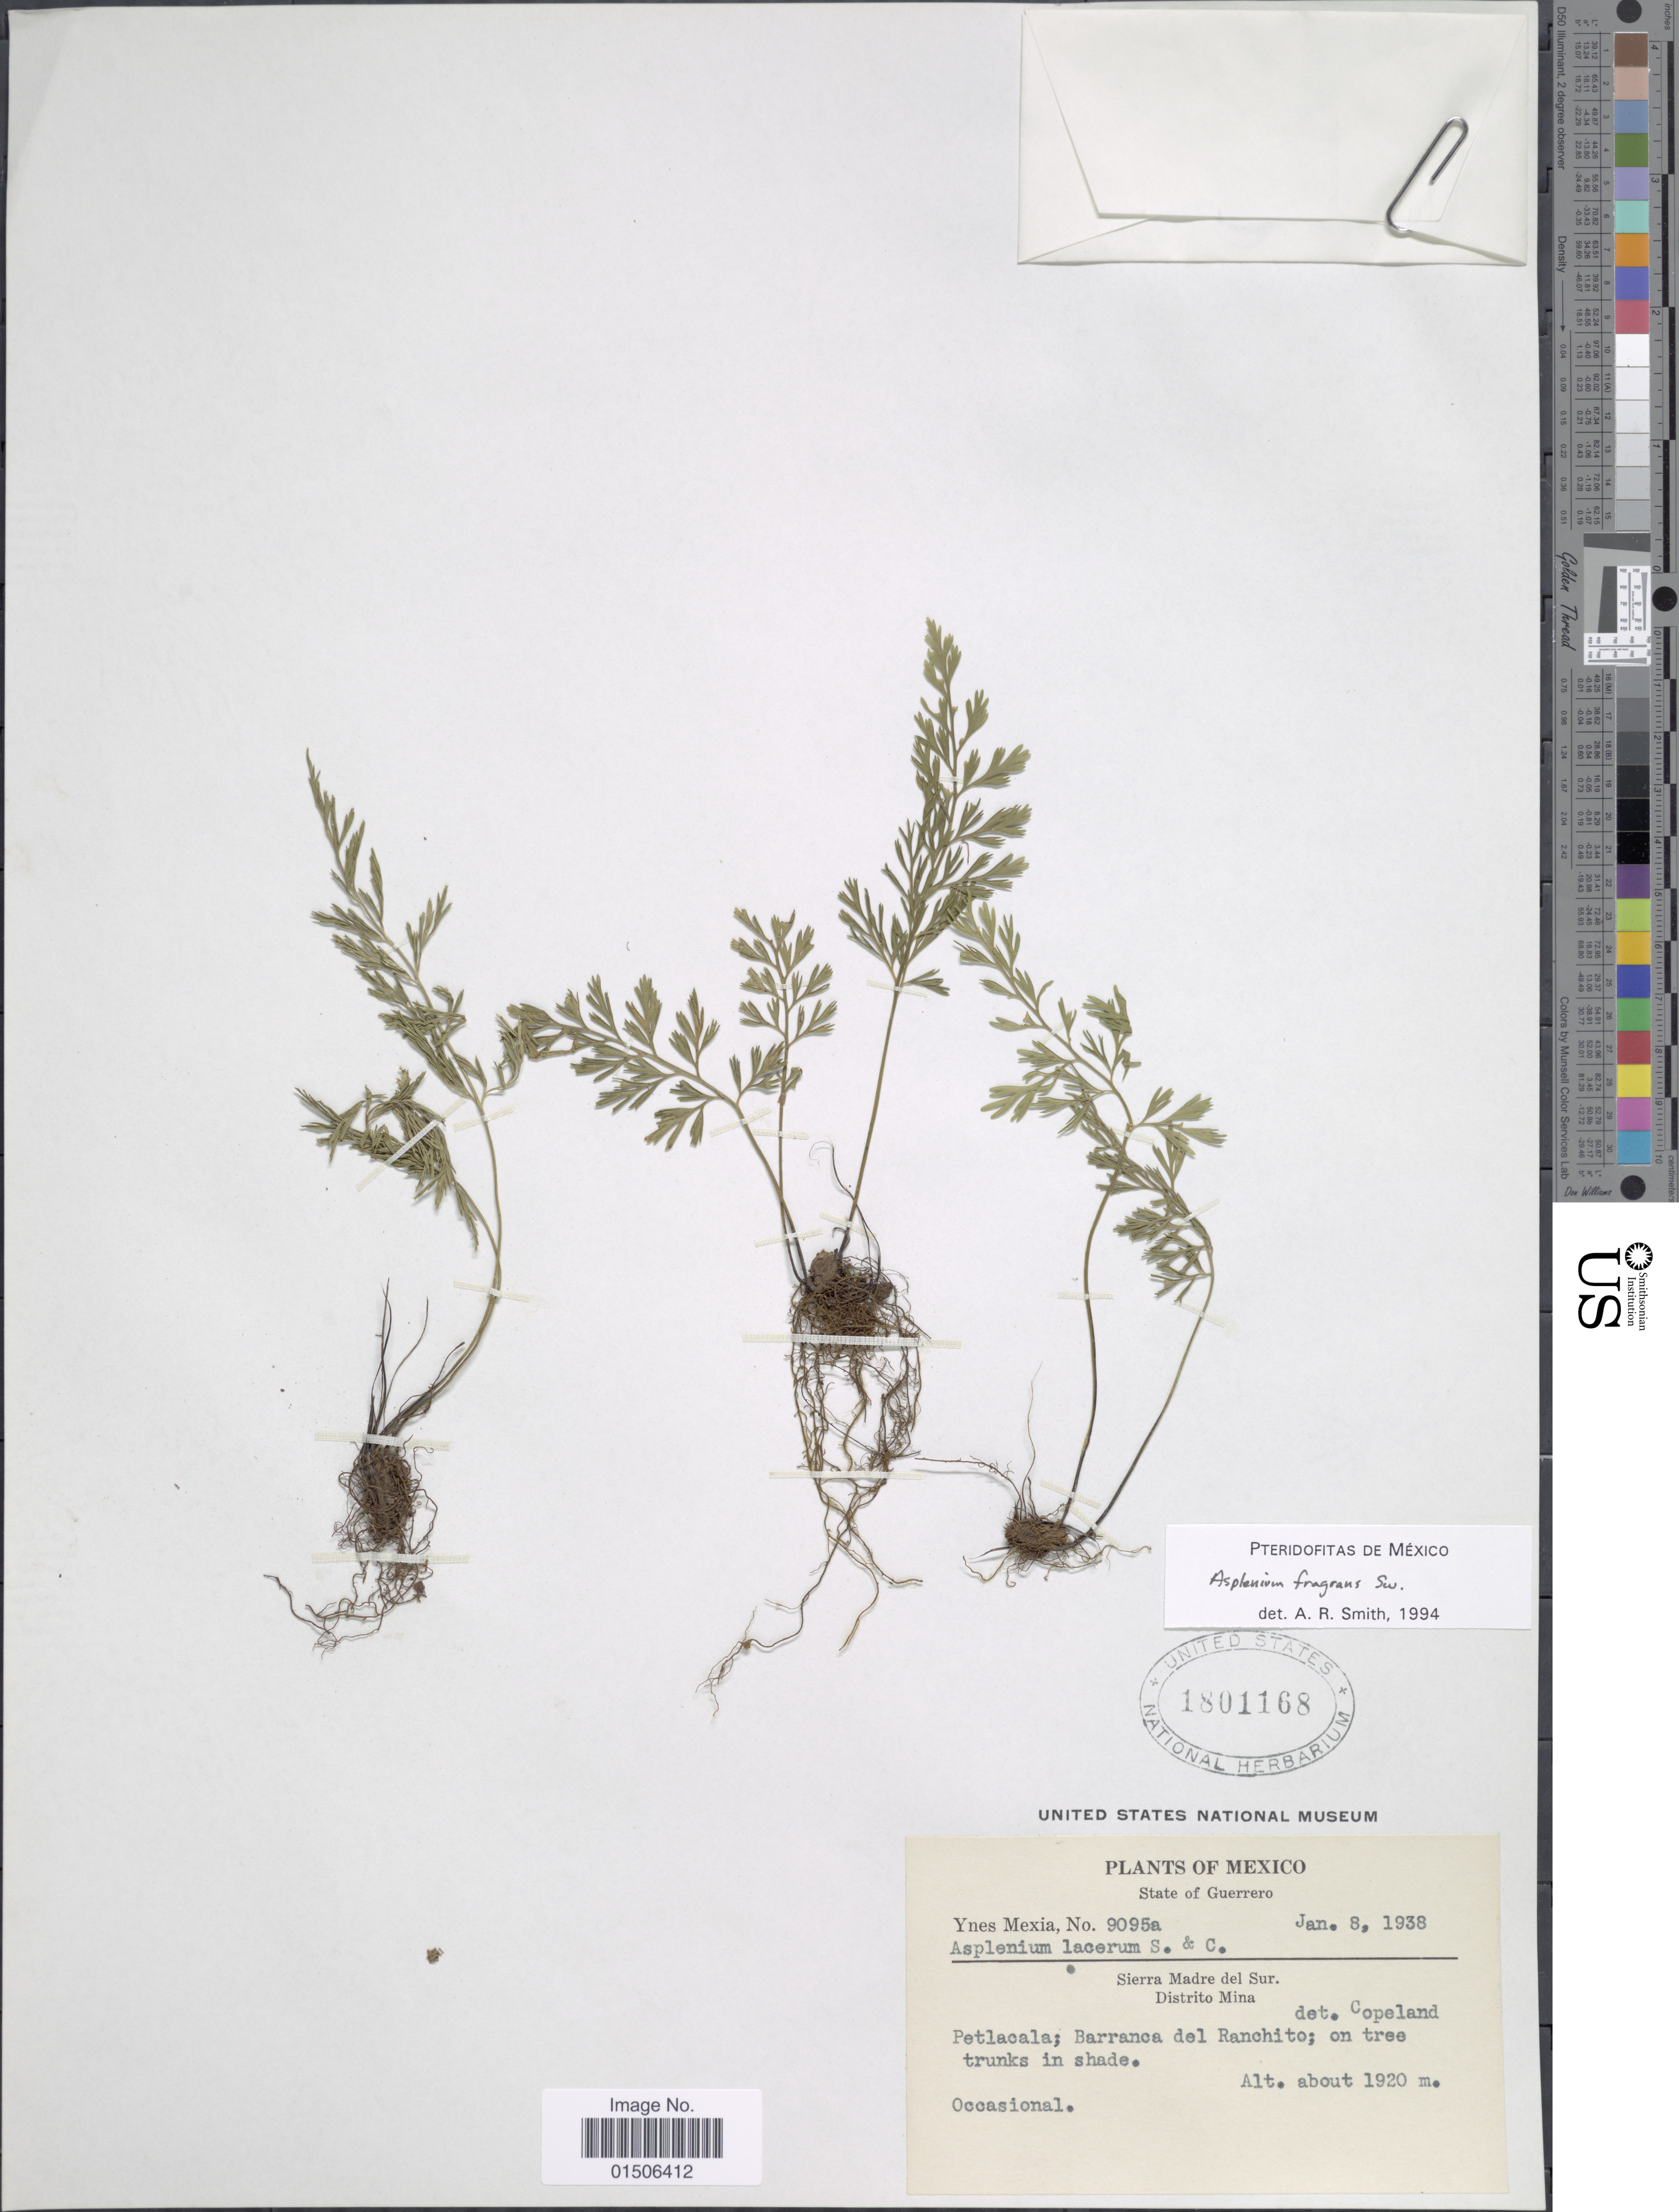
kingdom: Plantae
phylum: Tracheophyta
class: Polypodiopsida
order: Polypodiales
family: Aspleniaceae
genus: Asplenium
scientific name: Asplenium fragrans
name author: Sw.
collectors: Y. Mexia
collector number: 9095a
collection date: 1938-01-08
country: Mexico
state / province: Guerrero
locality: Sierra Madre del Sur, Distrito Mina, Petlacala; Barranca del Ranchito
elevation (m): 1920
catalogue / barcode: US 1801168